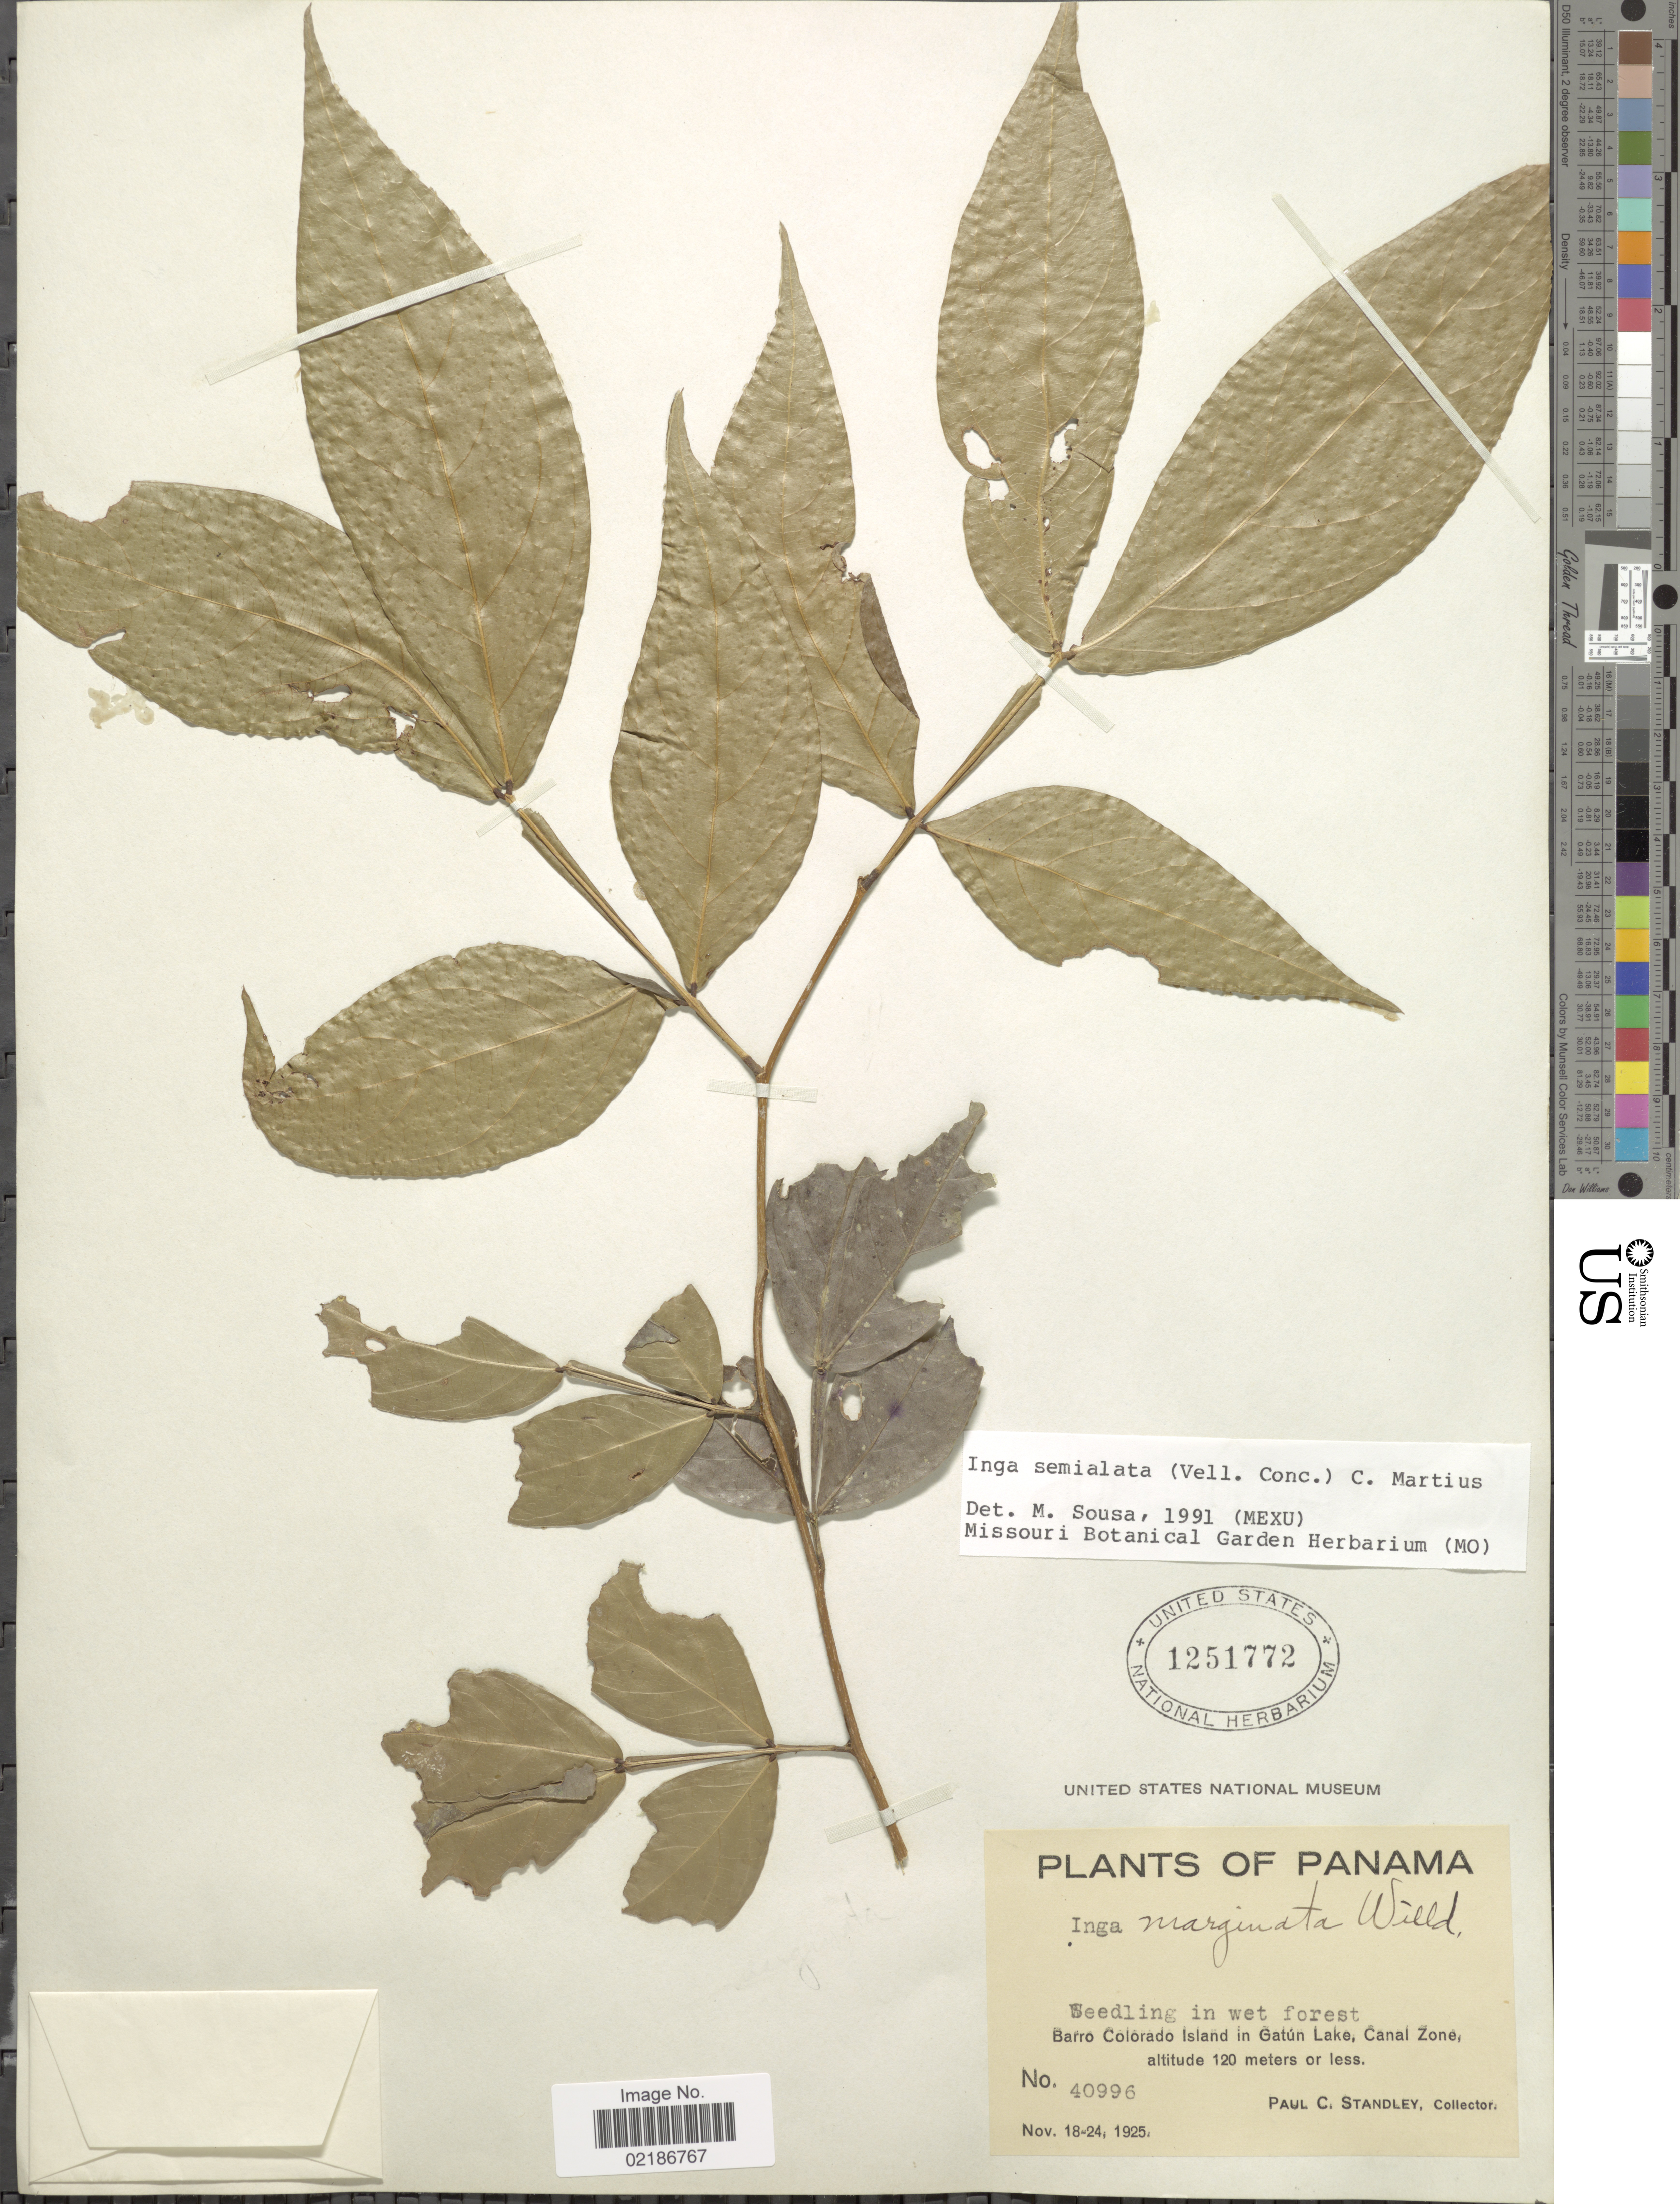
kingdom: Plantae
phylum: Tracheophyta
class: Magnoliopsida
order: Fabales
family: Fabaceae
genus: Inga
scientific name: Inga marginata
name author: Willd.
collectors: P. C. Standley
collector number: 40996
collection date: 1925-11-18/1925-11-24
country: Panama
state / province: Panamá Oeste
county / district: Canal Zone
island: Barro Colorado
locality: Barro Colorado Island in Gatun Lake, Canal Zone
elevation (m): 120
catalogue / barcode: US 1251772